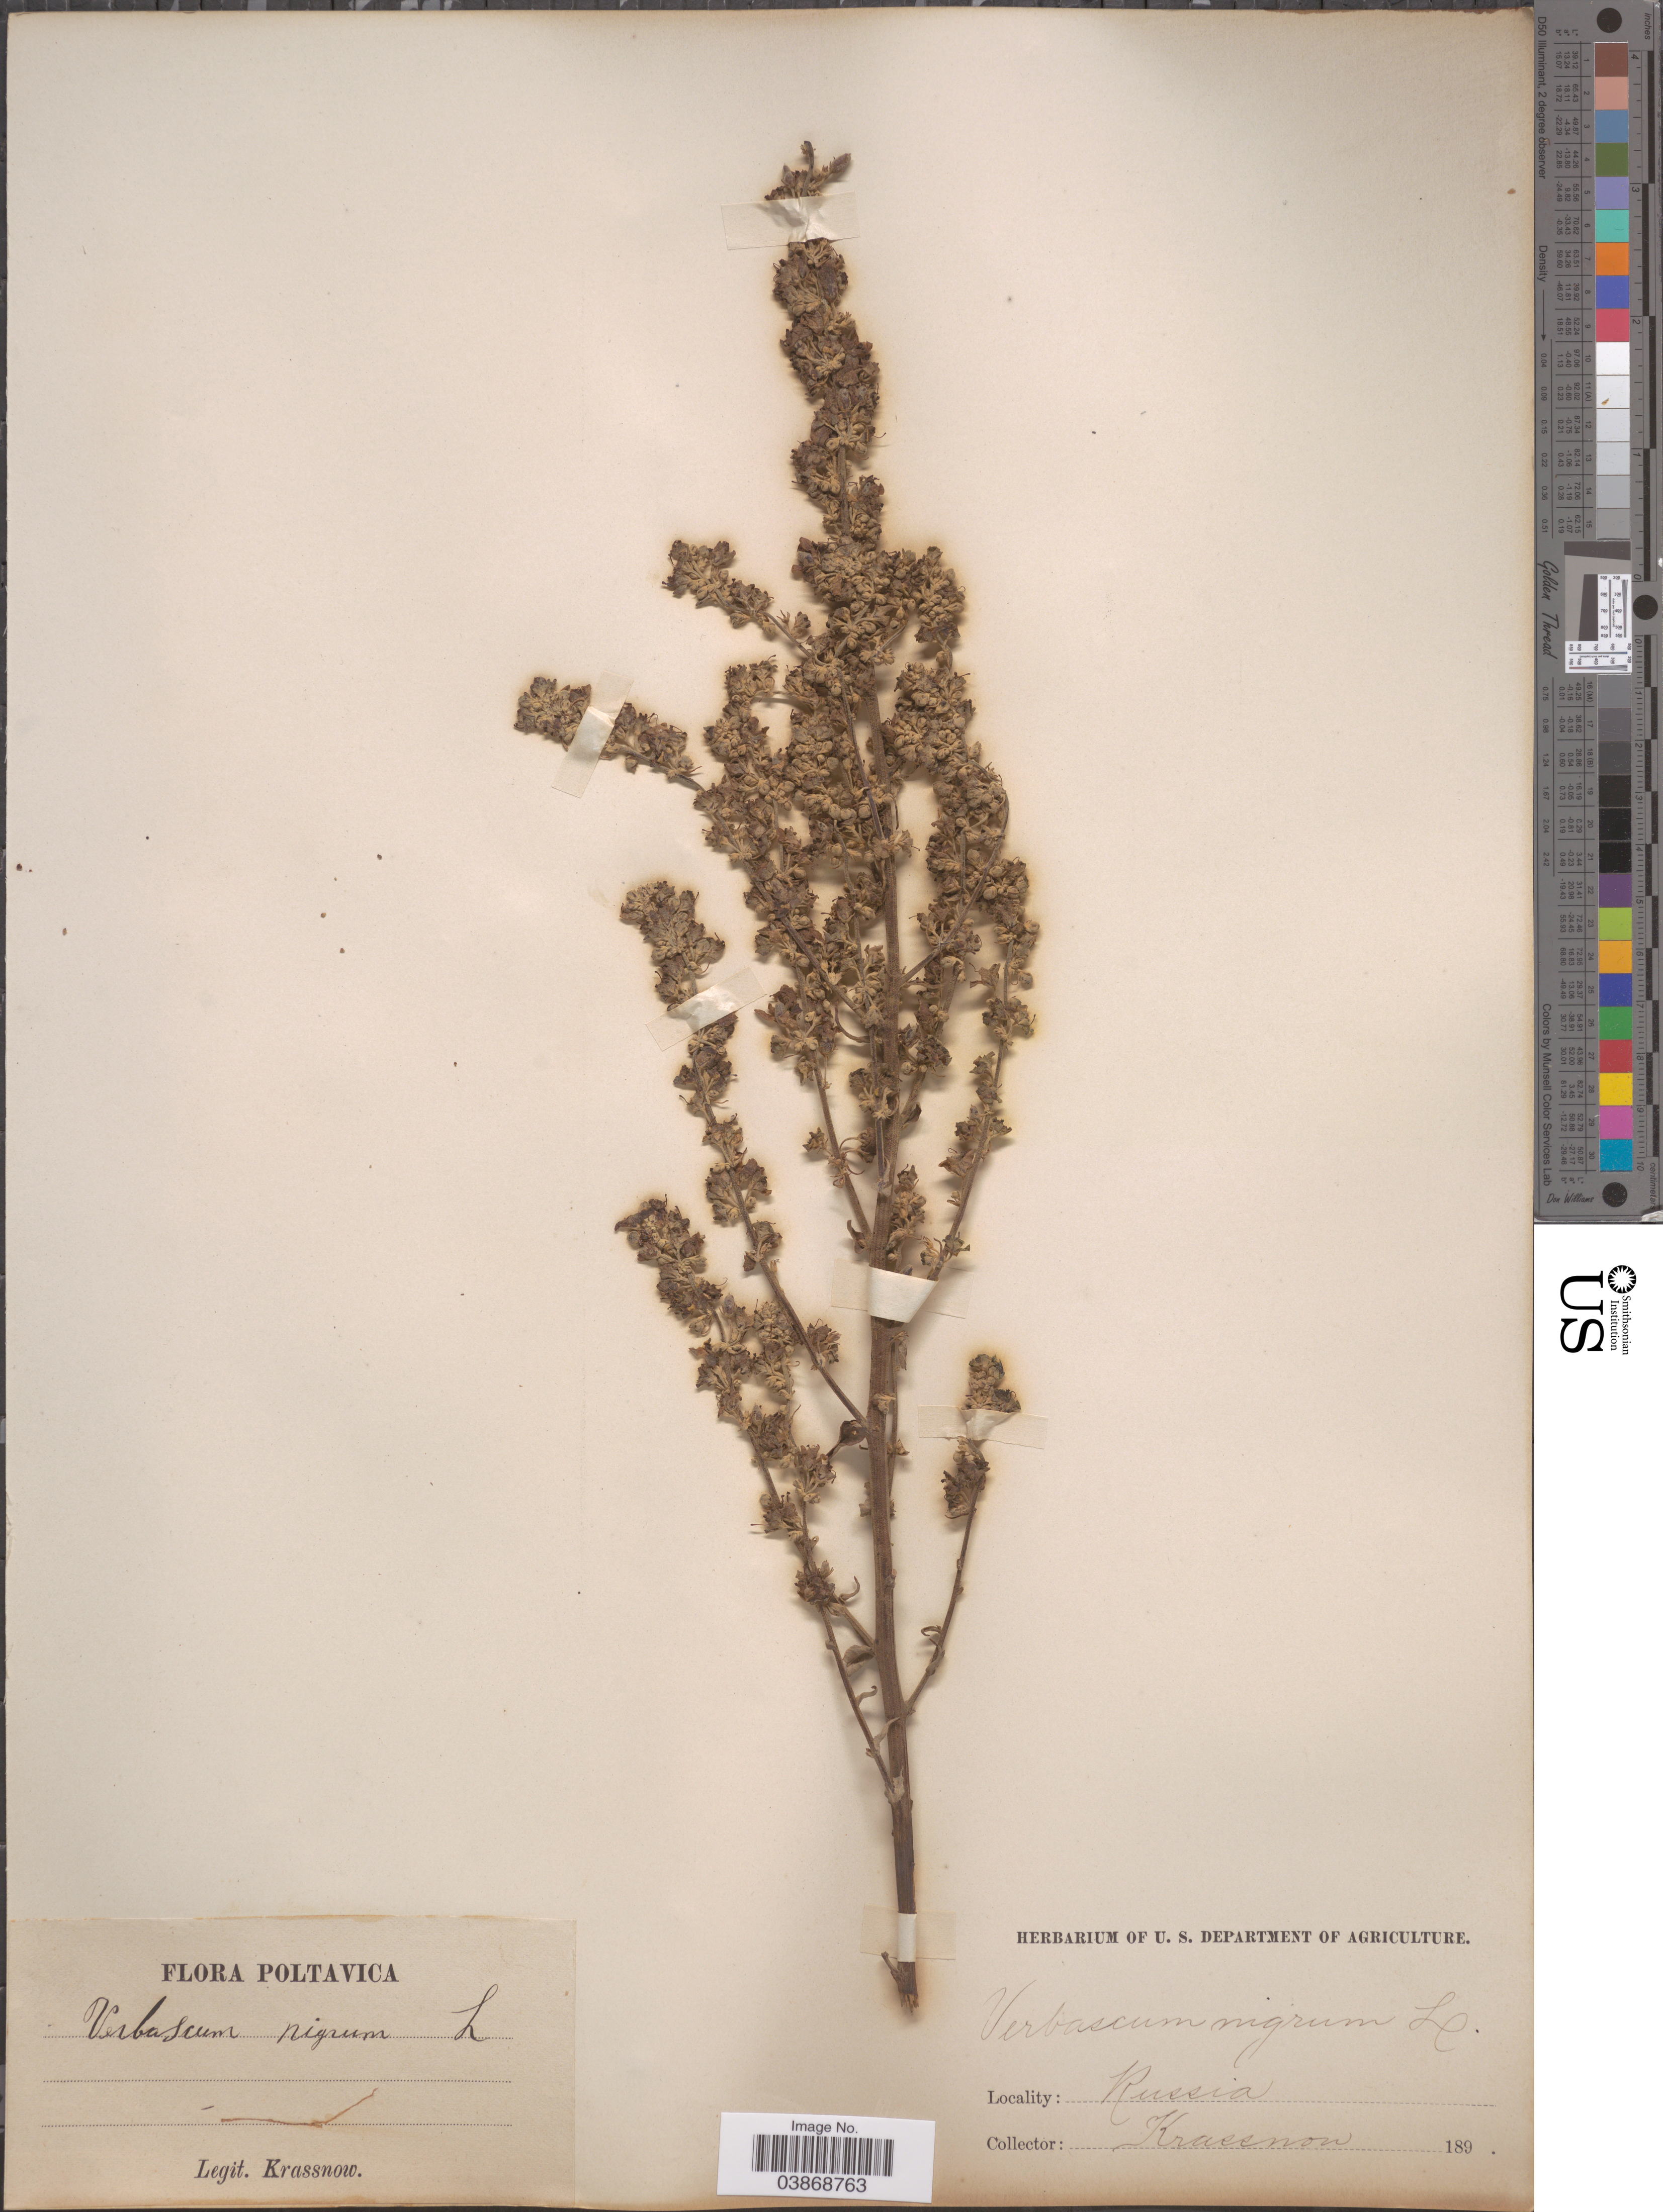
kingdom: Plantae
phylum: Tracheophyta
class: Magnoliopsida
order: Lamiales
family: Scrophulariaceae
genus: Verbascum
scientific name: Verbascum nigrum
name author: L.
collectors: -. Krassnow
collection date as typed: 189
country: Ukraine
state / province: Poltava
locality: Poltavica.